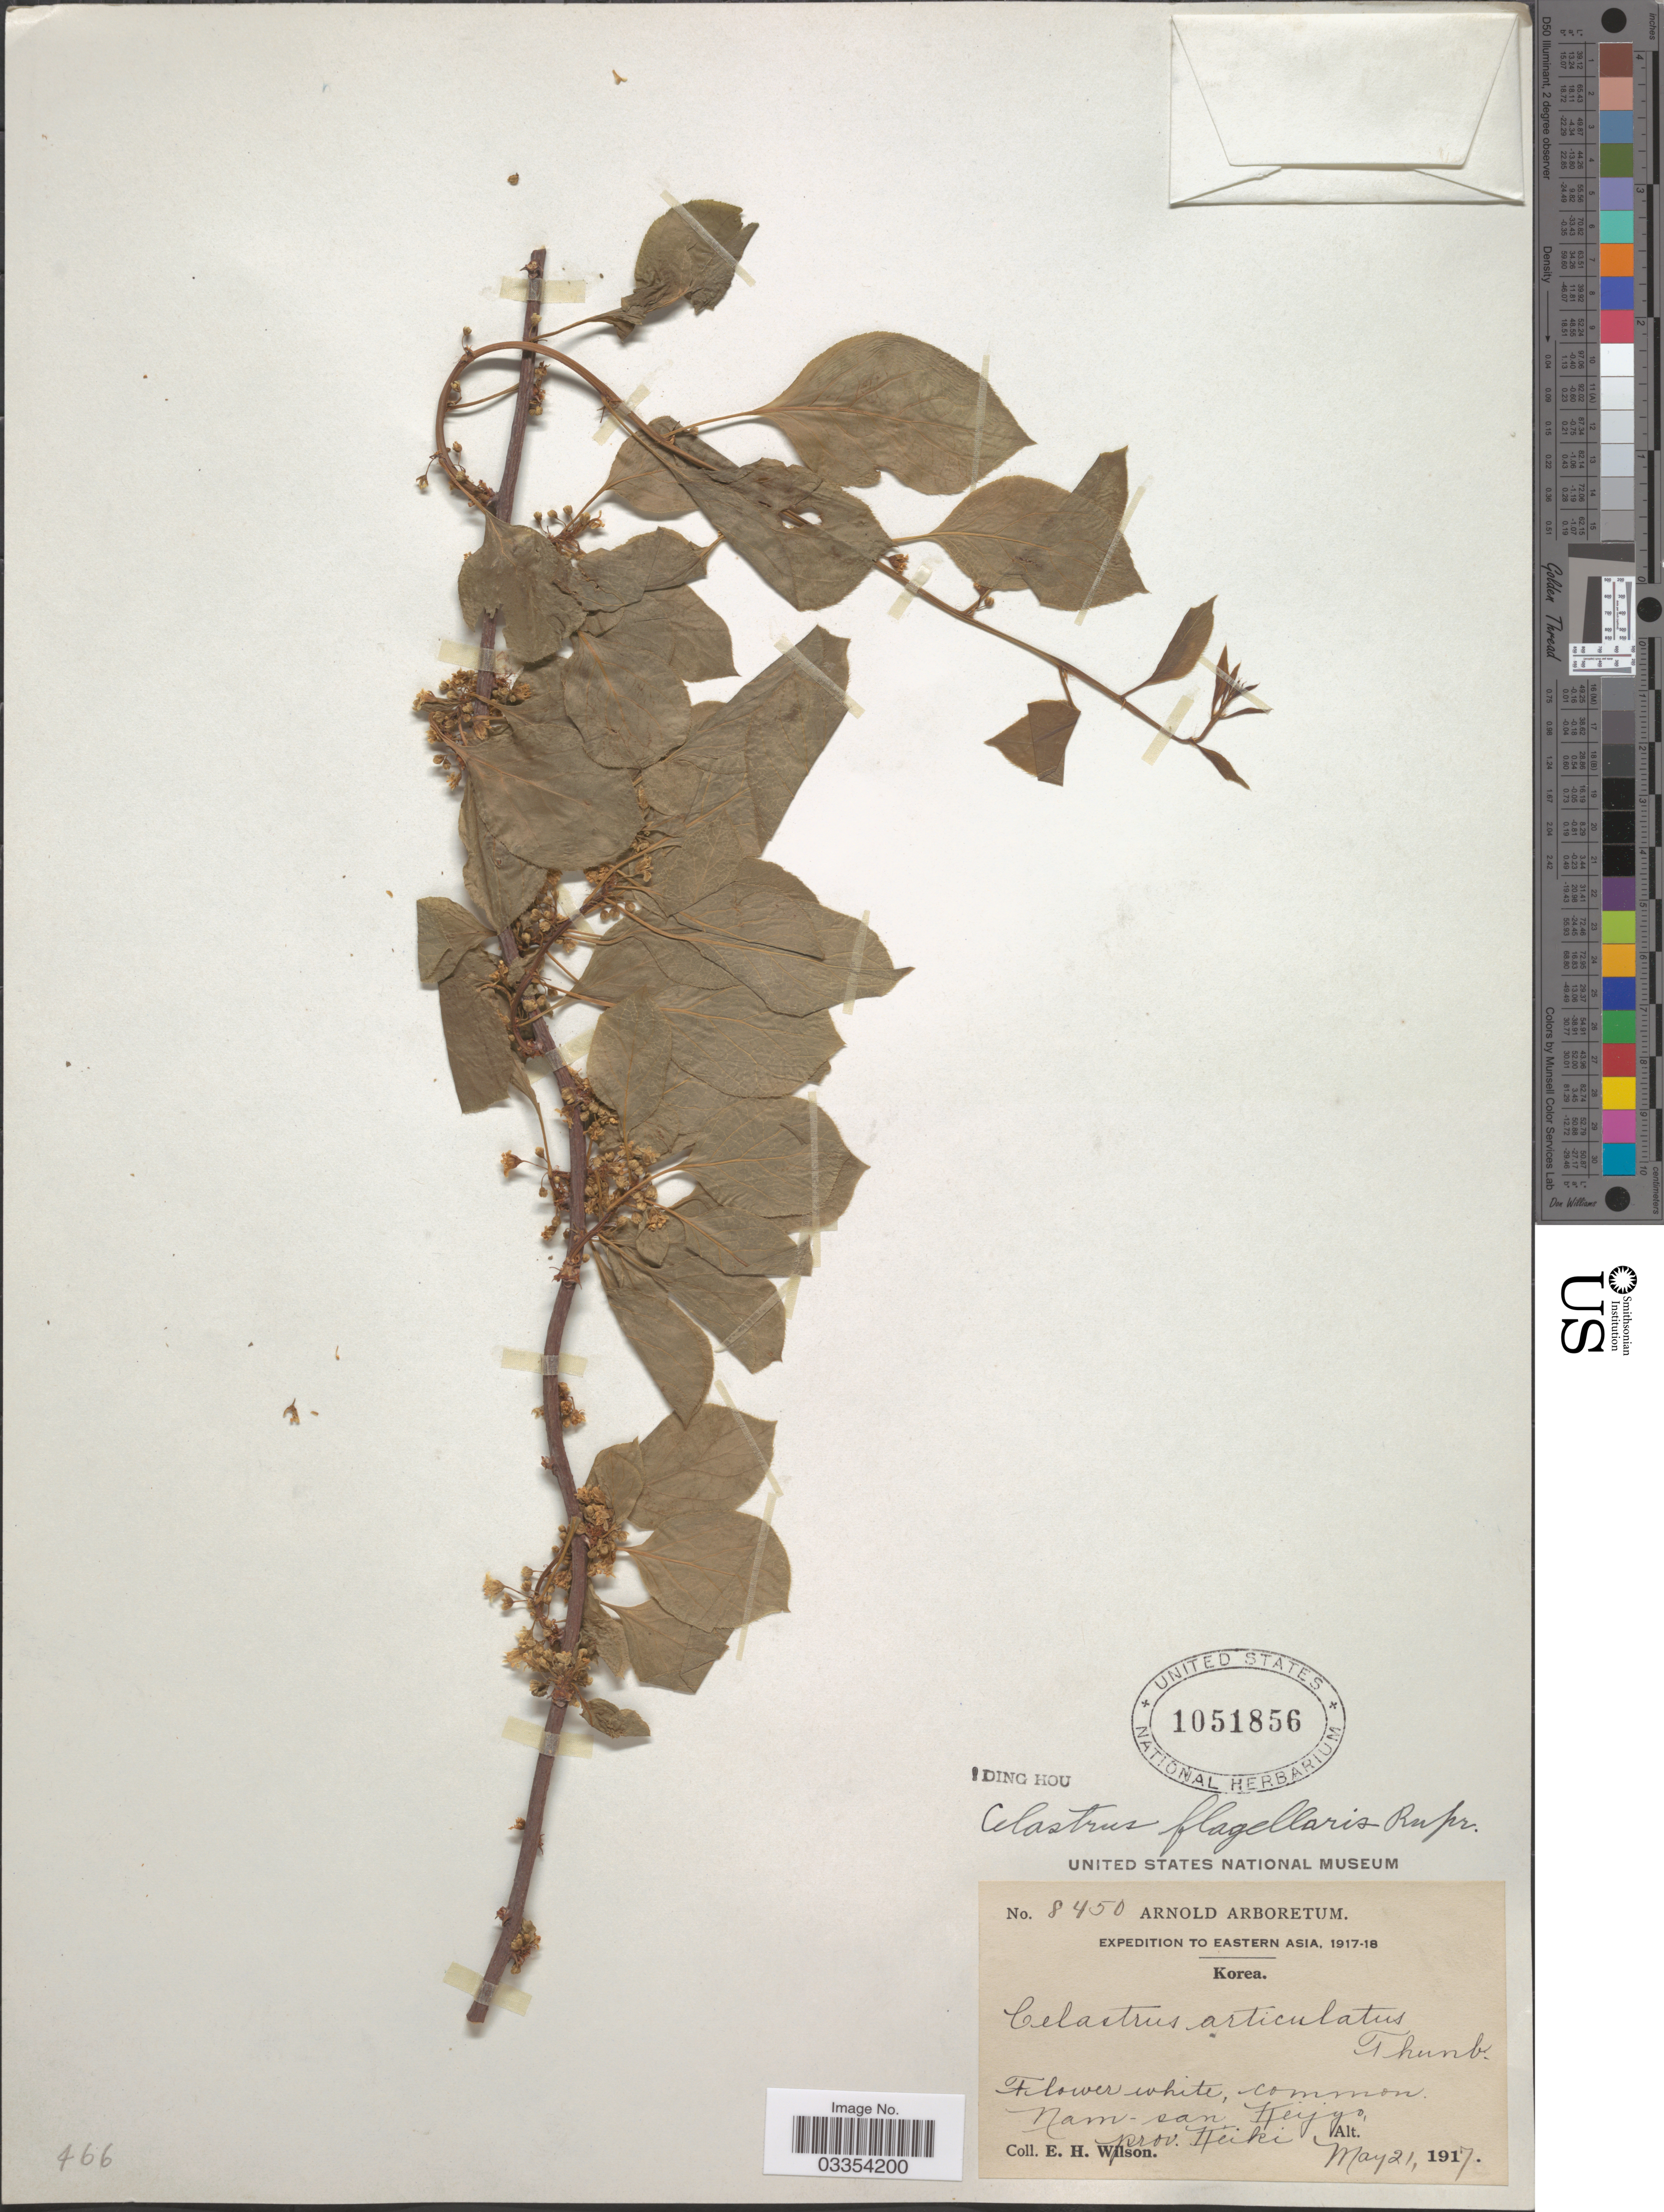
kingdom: Plantae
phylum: Tracheophyta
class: Magnoliopsida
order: Celastrales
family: Celastraceae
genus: Celastrus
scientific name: Celastrus flagellaris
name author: Rupr.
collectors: E. Wilson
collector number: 8450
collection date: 1917-05-21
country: South Korea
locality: Eastern Asia. Korea. Nam-san Keijgo, prov. Keiki.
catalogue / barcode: US 1051856